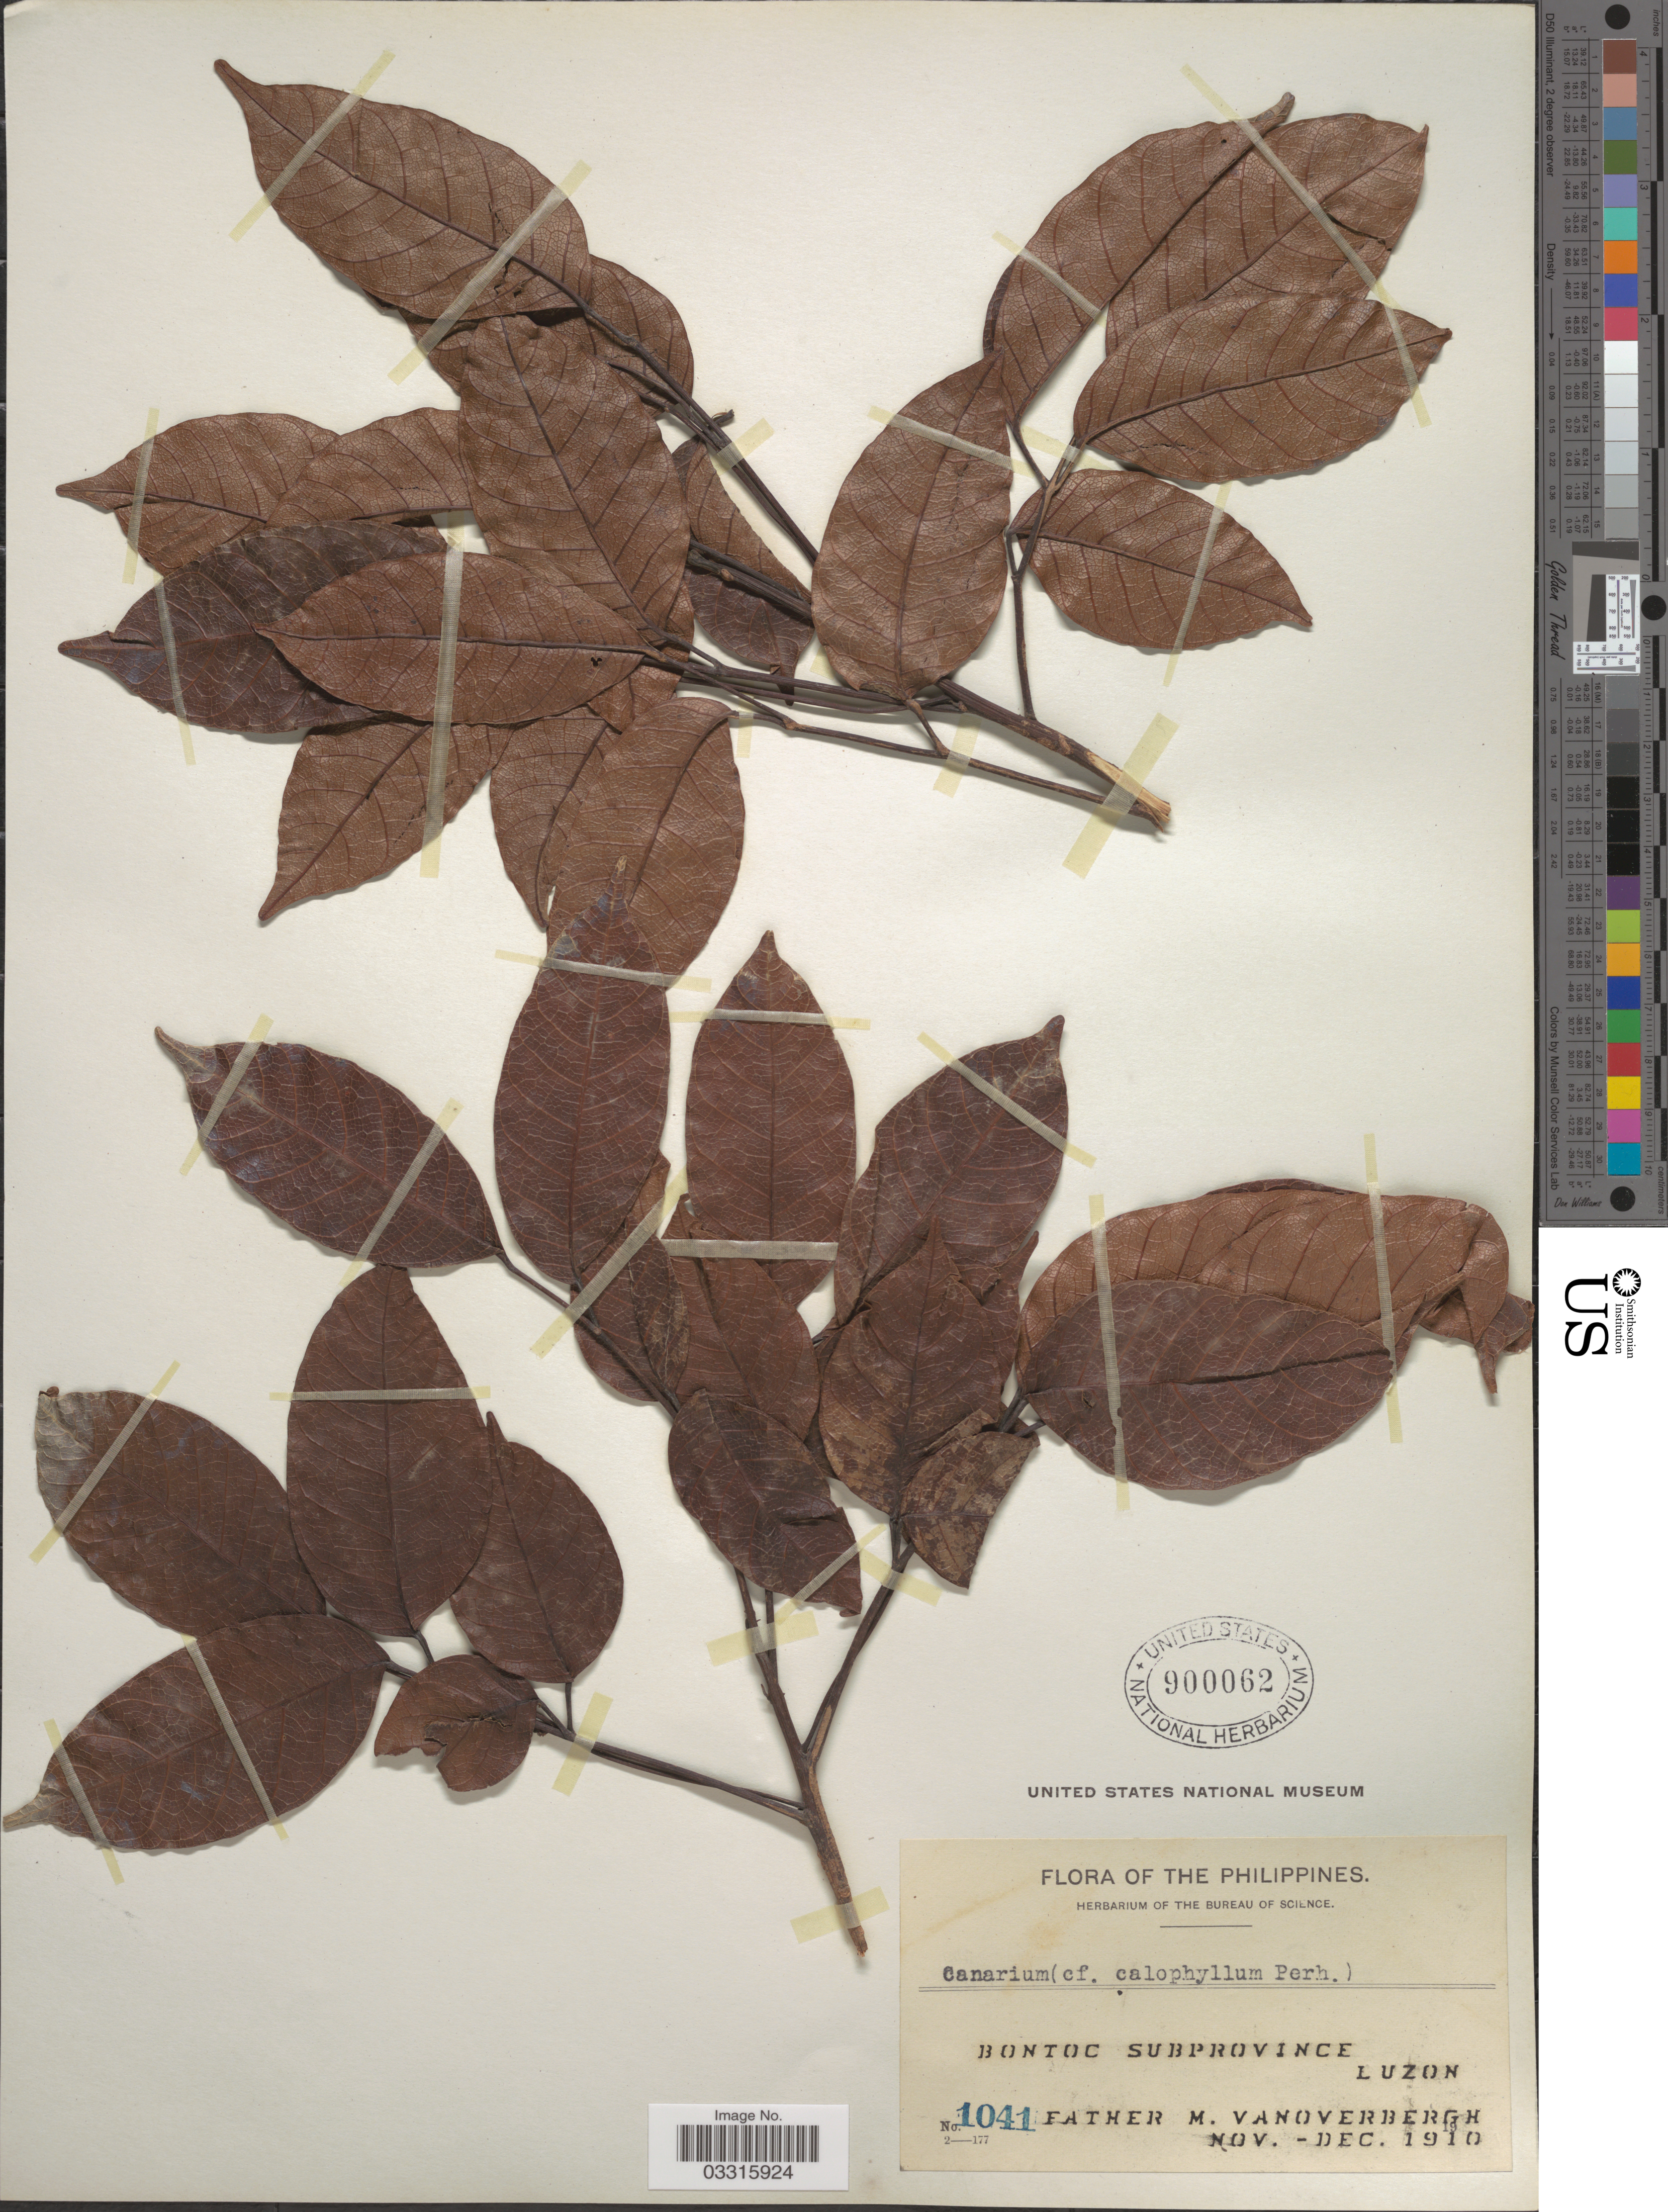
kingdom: Plantae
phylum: Tracheophyta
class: Magnoliopsida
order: Sapindales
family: Burseraceae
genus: Canarium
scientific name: Canarium asperum subsp. asperum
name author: Benth.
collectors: F. Vanoverbergh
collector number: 1041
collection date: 1910-11/1910-12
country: Philippines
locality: Bontoc Subprovince. Luzon.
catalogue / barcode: US 900062